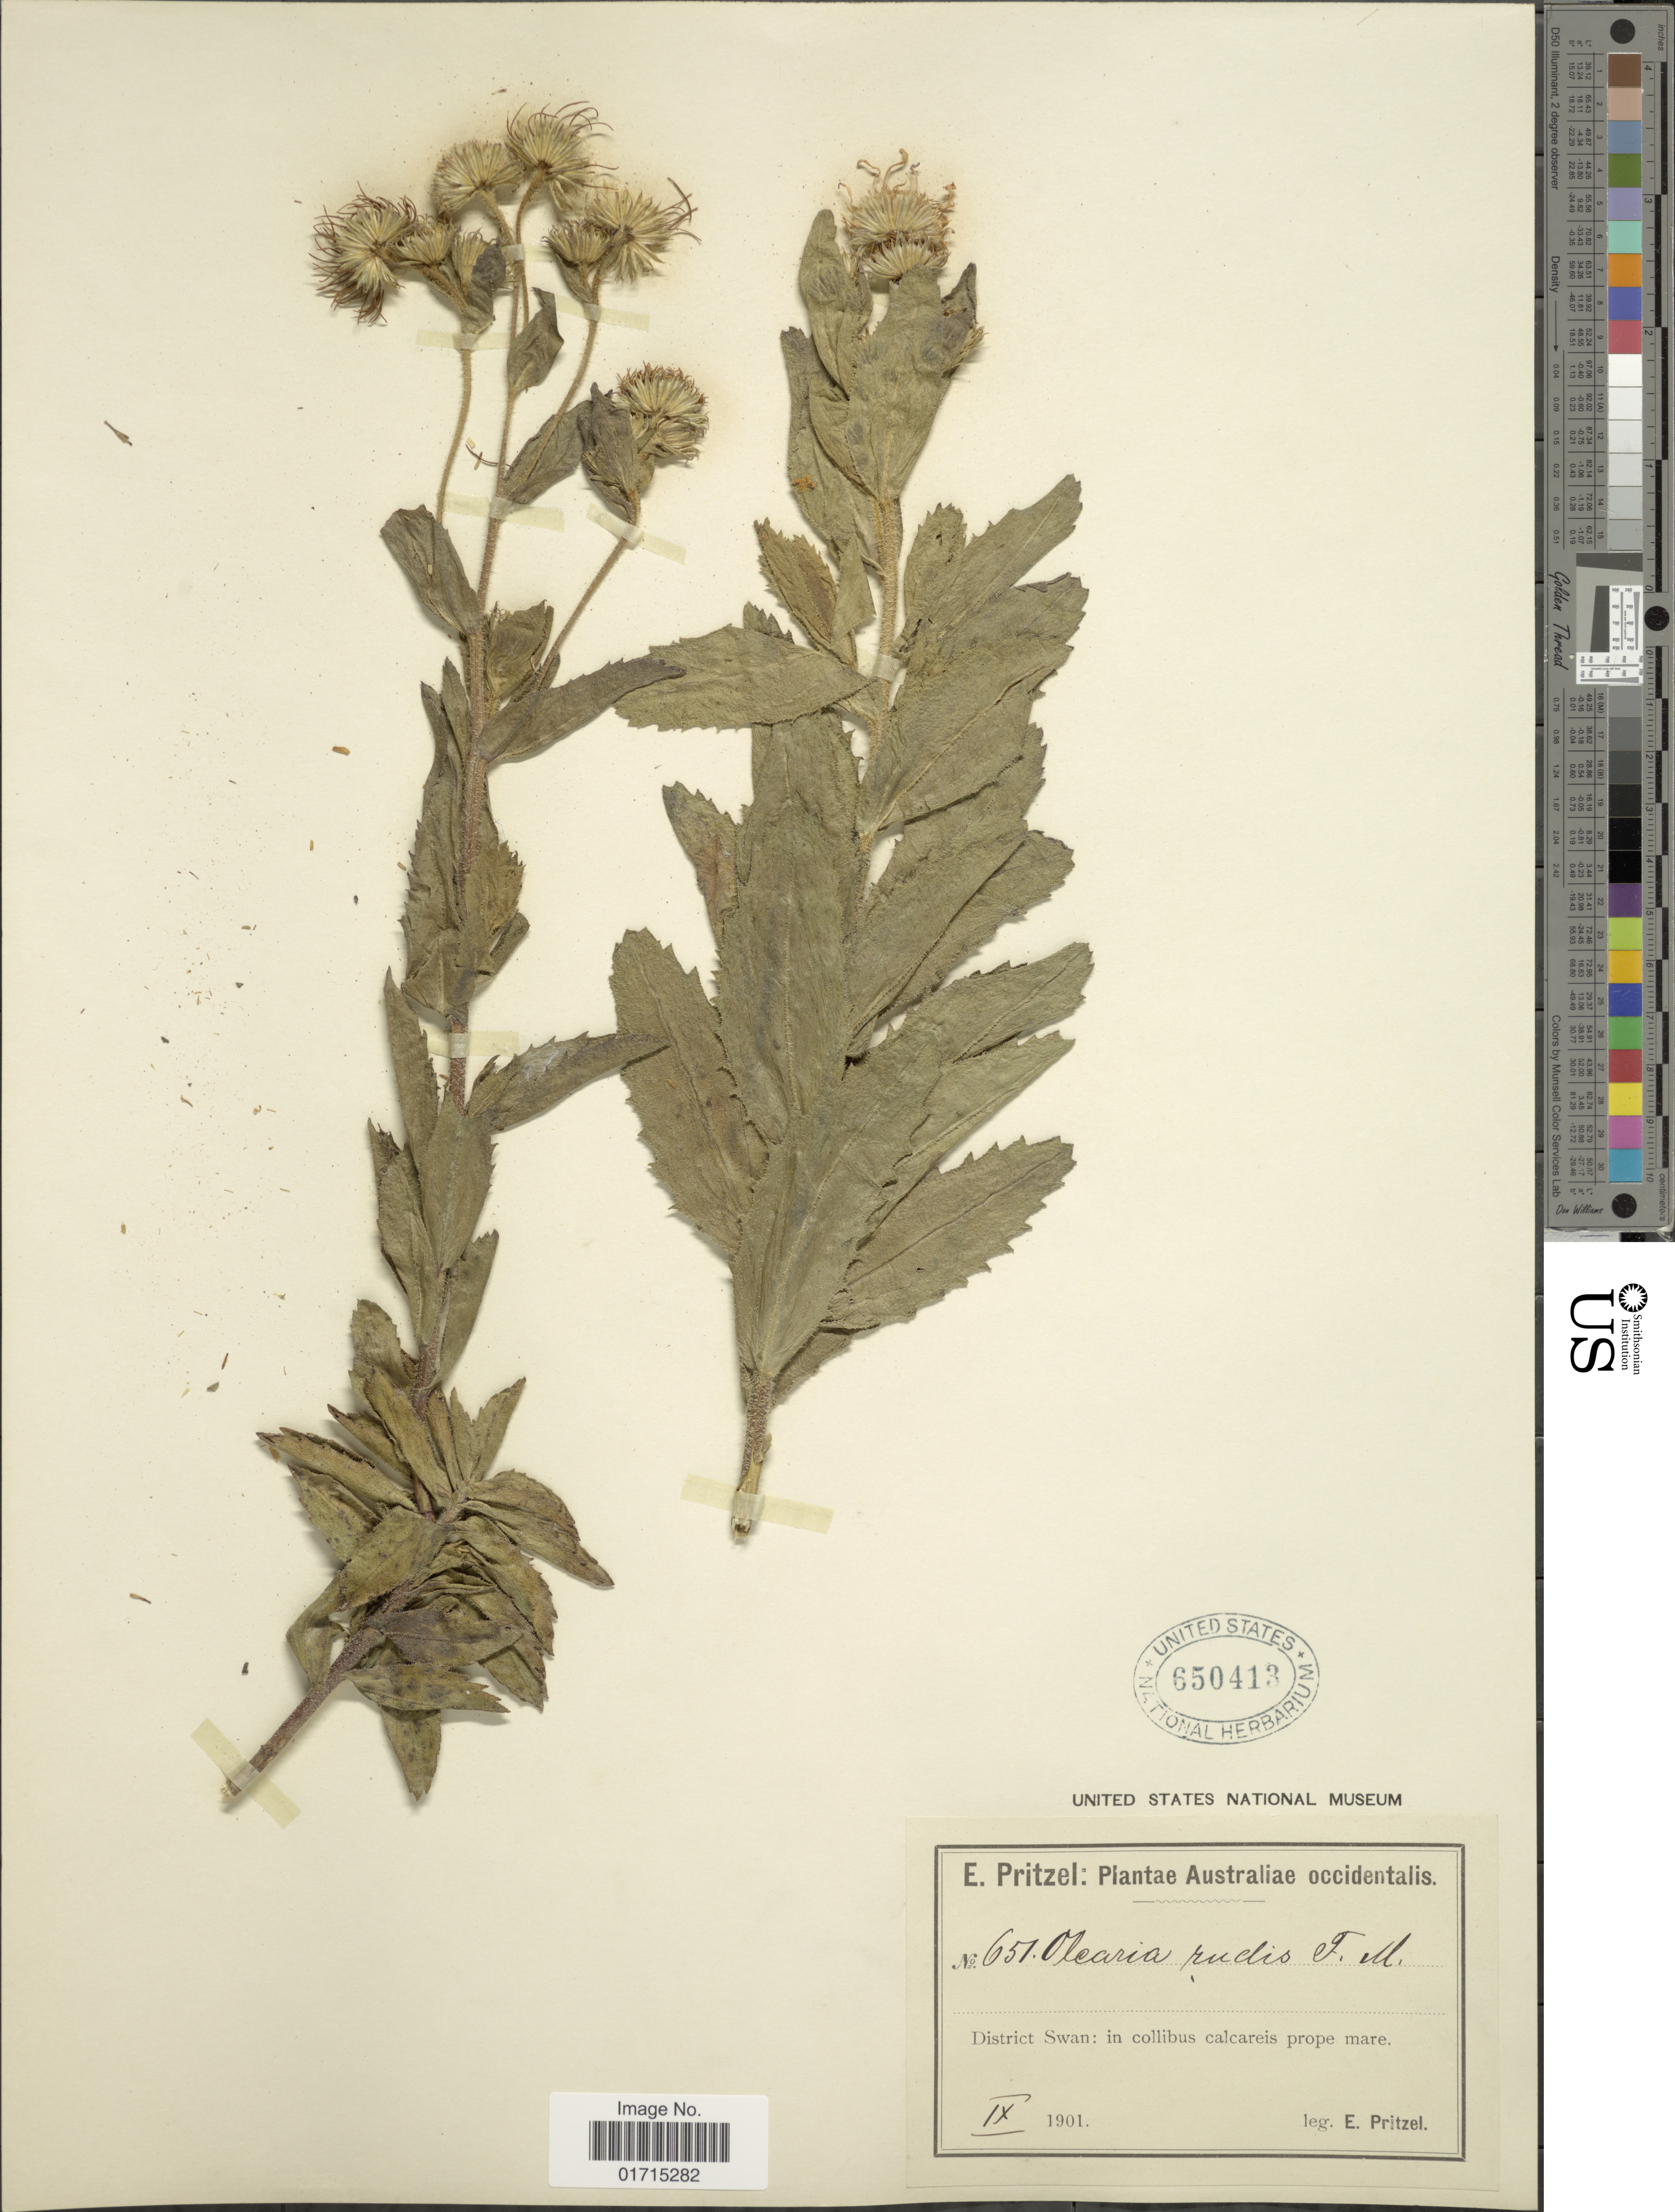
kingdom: Plantae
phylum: Tracheophyta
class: Magnoliopsida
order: Asterales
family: Asteraceae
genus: Olearia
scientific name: Olearia rudis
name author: (Benth.) F. Muell. ex Benth.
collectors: E. G. Pritzel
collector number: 651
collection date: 1901-09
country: Australia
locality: District Swan: in collibus calcareis prope mare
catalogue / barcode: US 650413